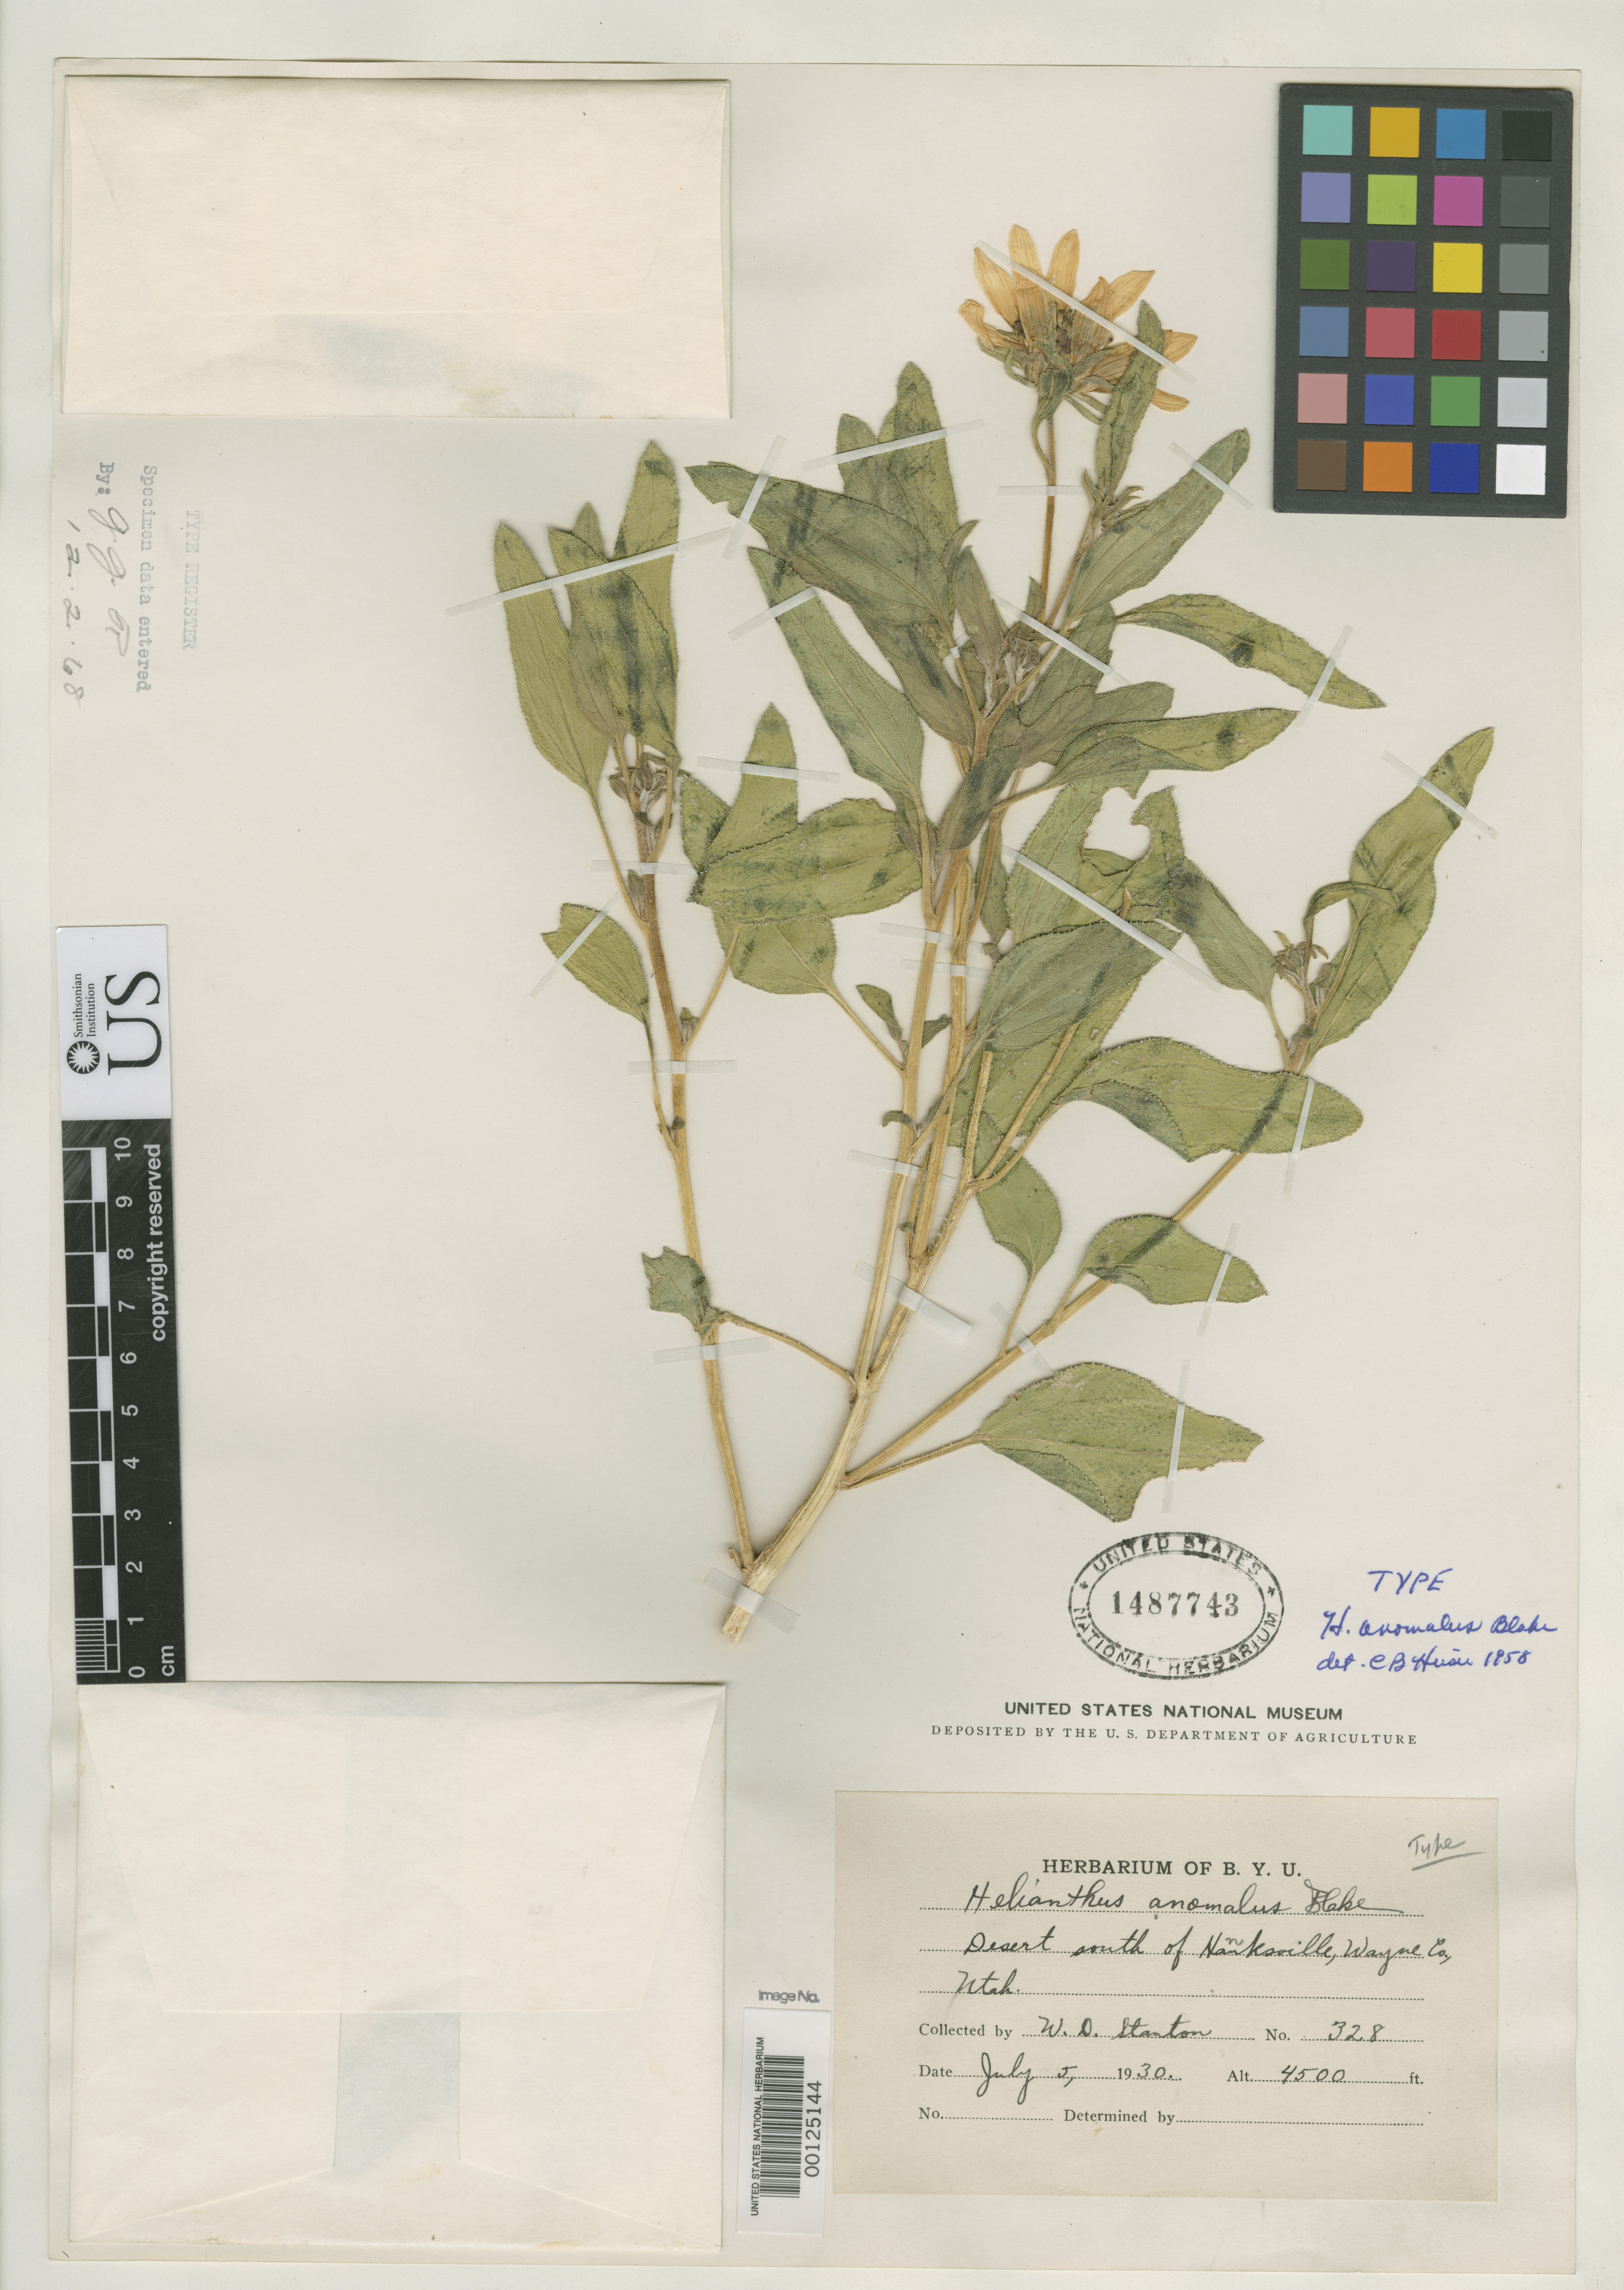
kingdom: Plantae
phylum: Tracheophyta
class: Magnoliopsida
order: Asterales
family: Asteraceae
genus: Helianthus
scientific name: Helianthus anomalus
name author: S.F. Blake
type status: Holotype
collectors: W. Stanton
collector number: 328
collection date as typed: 05 Jul 1930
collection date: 1930-07-05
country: United States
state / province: Utah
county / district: Wayne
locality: Desert S of Hawksville.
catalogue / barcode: US 1487743